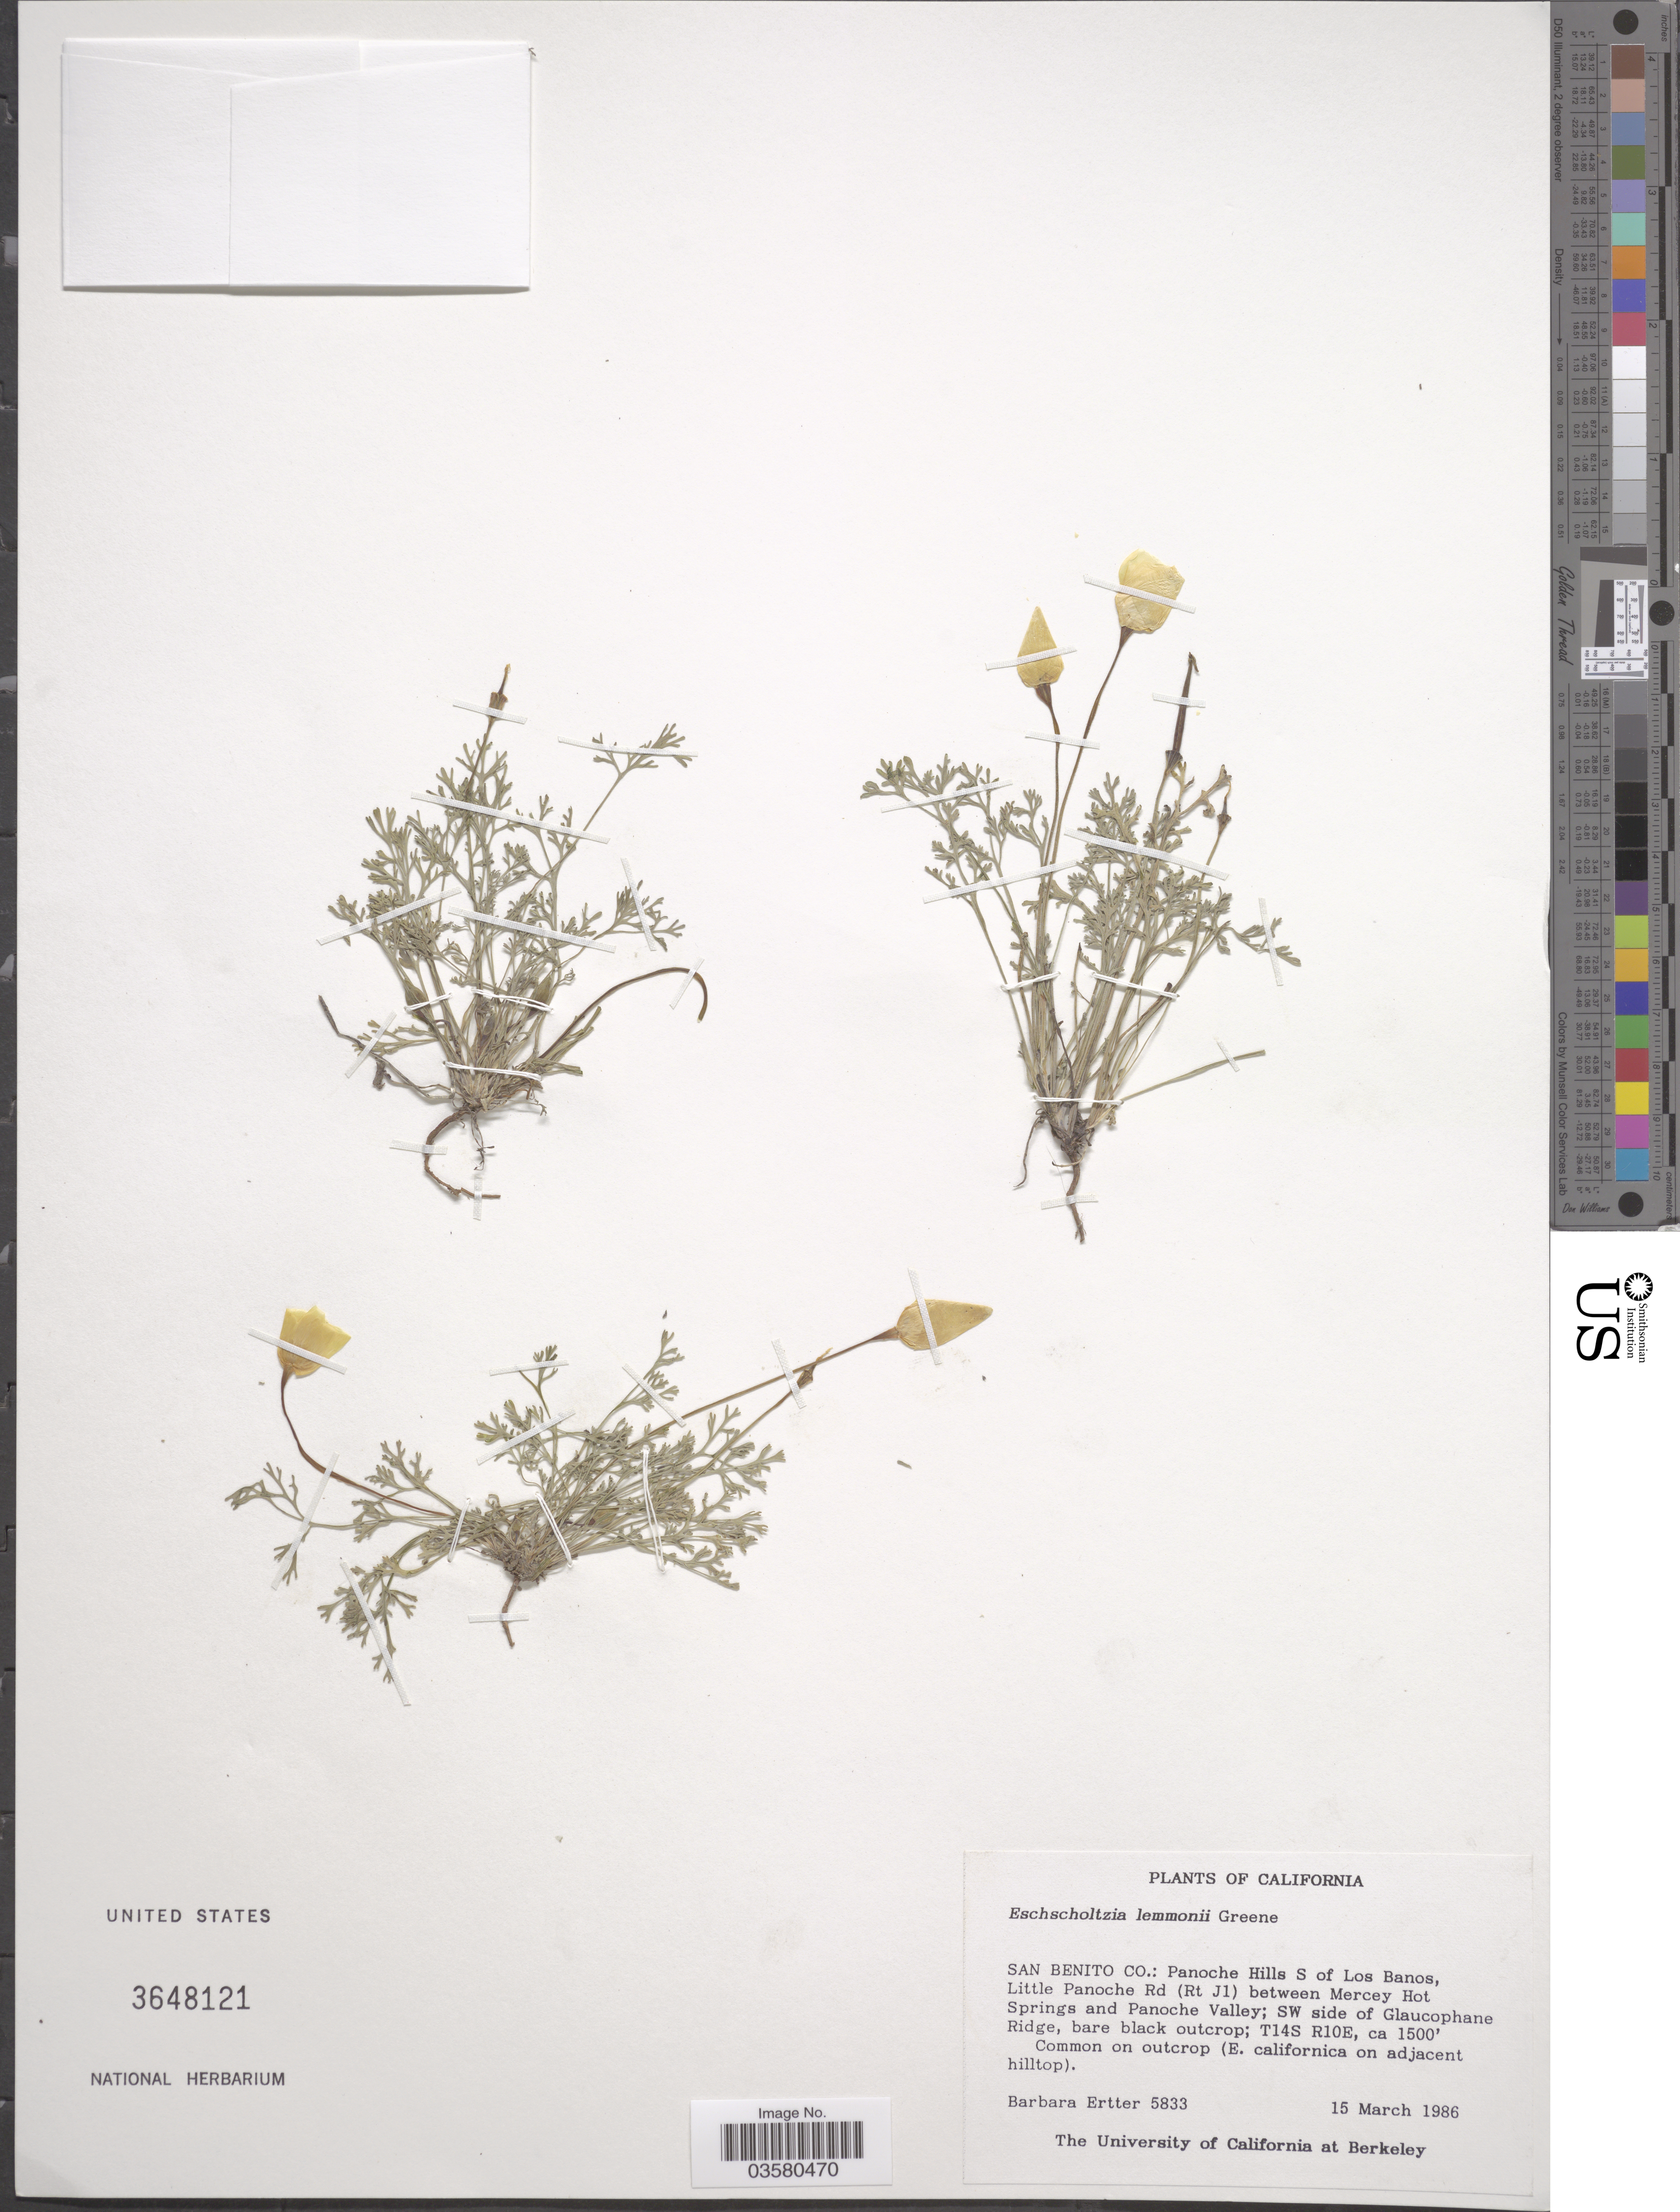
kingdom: Plantae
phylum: Tracheophyta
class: Magnoliopsida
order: Ranunculales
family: Papaveraceae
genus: Eschscholzia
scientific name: Eschscholzia lemmonii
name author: Greene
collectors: B. Ertter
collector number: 5833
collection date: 1986-03-15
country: United States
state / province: California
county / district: San Benito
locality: San Benito Co.: Panoche Hills S of Los Banos, Little Panoche Rd (Rt J1) between Mercey Hot Springs and Panoche Valley; SW side of Glaucophane Ridge, bare black outcrop; T14S R10E. (E. California on adjacent hilltop).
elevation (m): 457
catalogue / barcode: US 3648121